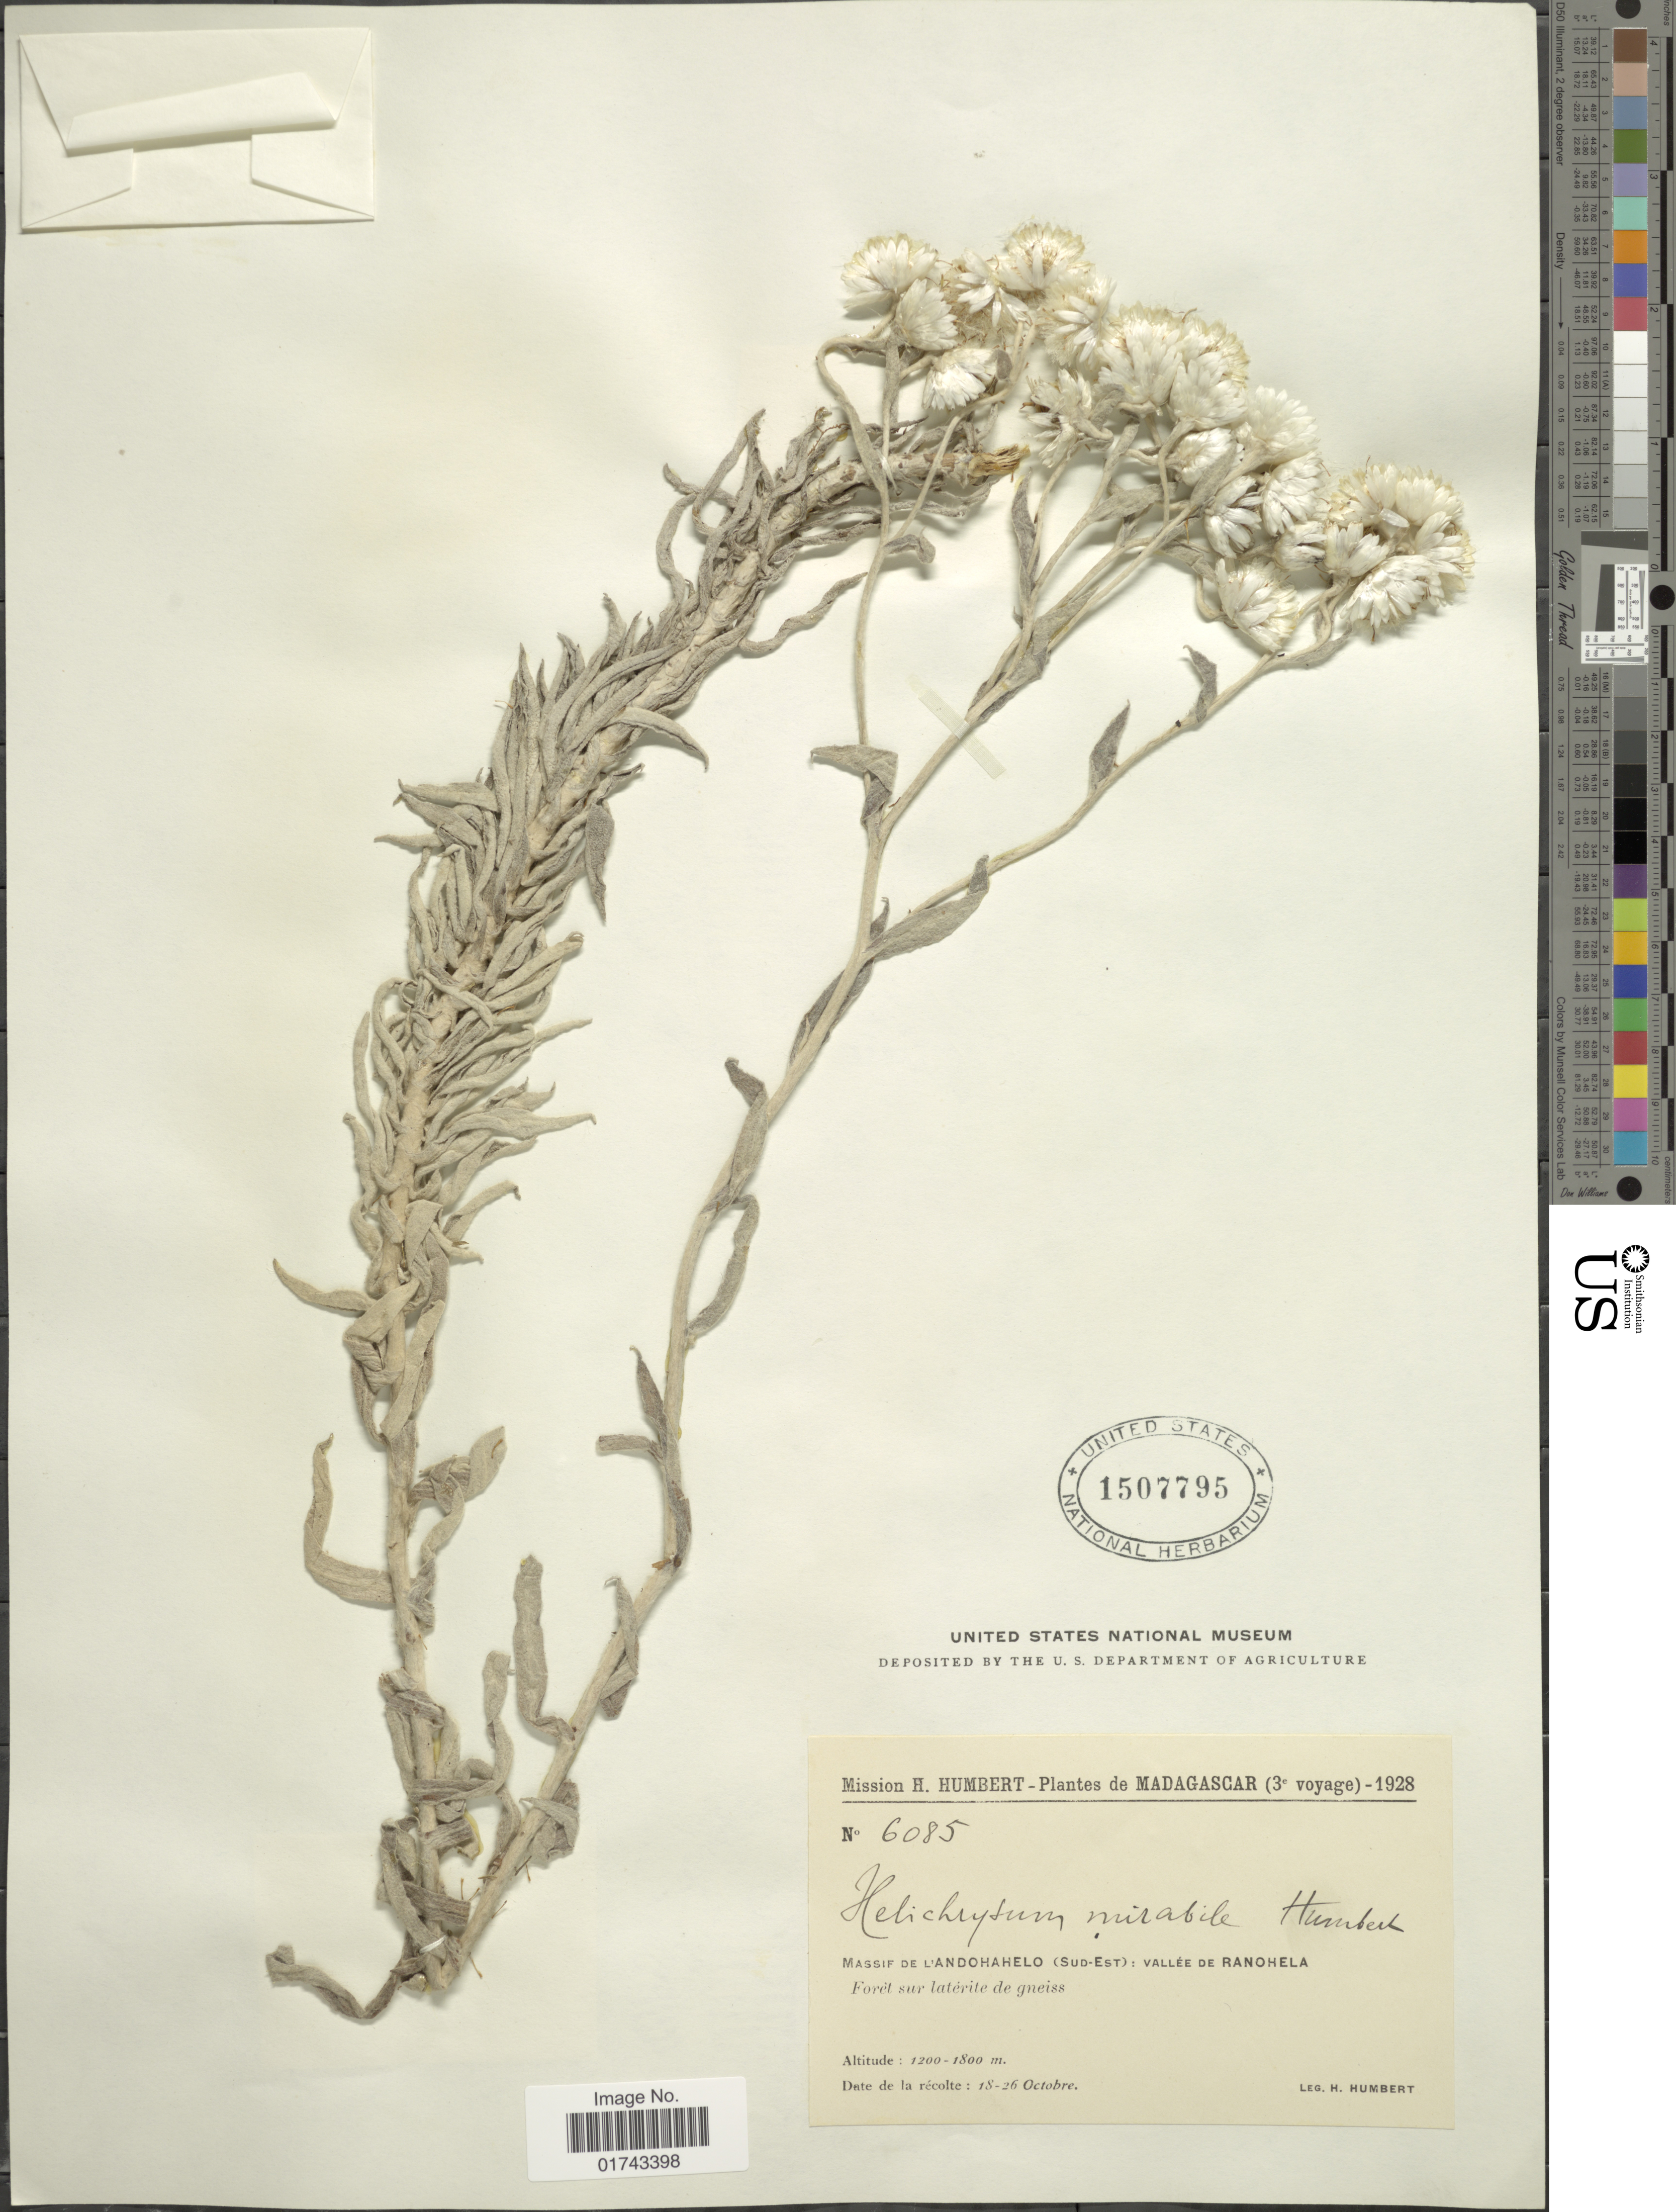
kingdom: Plantae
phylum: Tracheophyta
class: Magnoliopsida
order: Asterales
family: Asteraceae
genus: Helichrysum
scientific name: Helichrysum mirabile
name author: Humbert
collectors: H. Humbert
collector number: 6085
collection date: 1928-10-18/1928-10-26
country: Madagascar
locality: Massif de l' Andohahelo (Sud-Est): vallee de Ranohela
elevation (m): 1200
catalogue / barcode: US 1507795